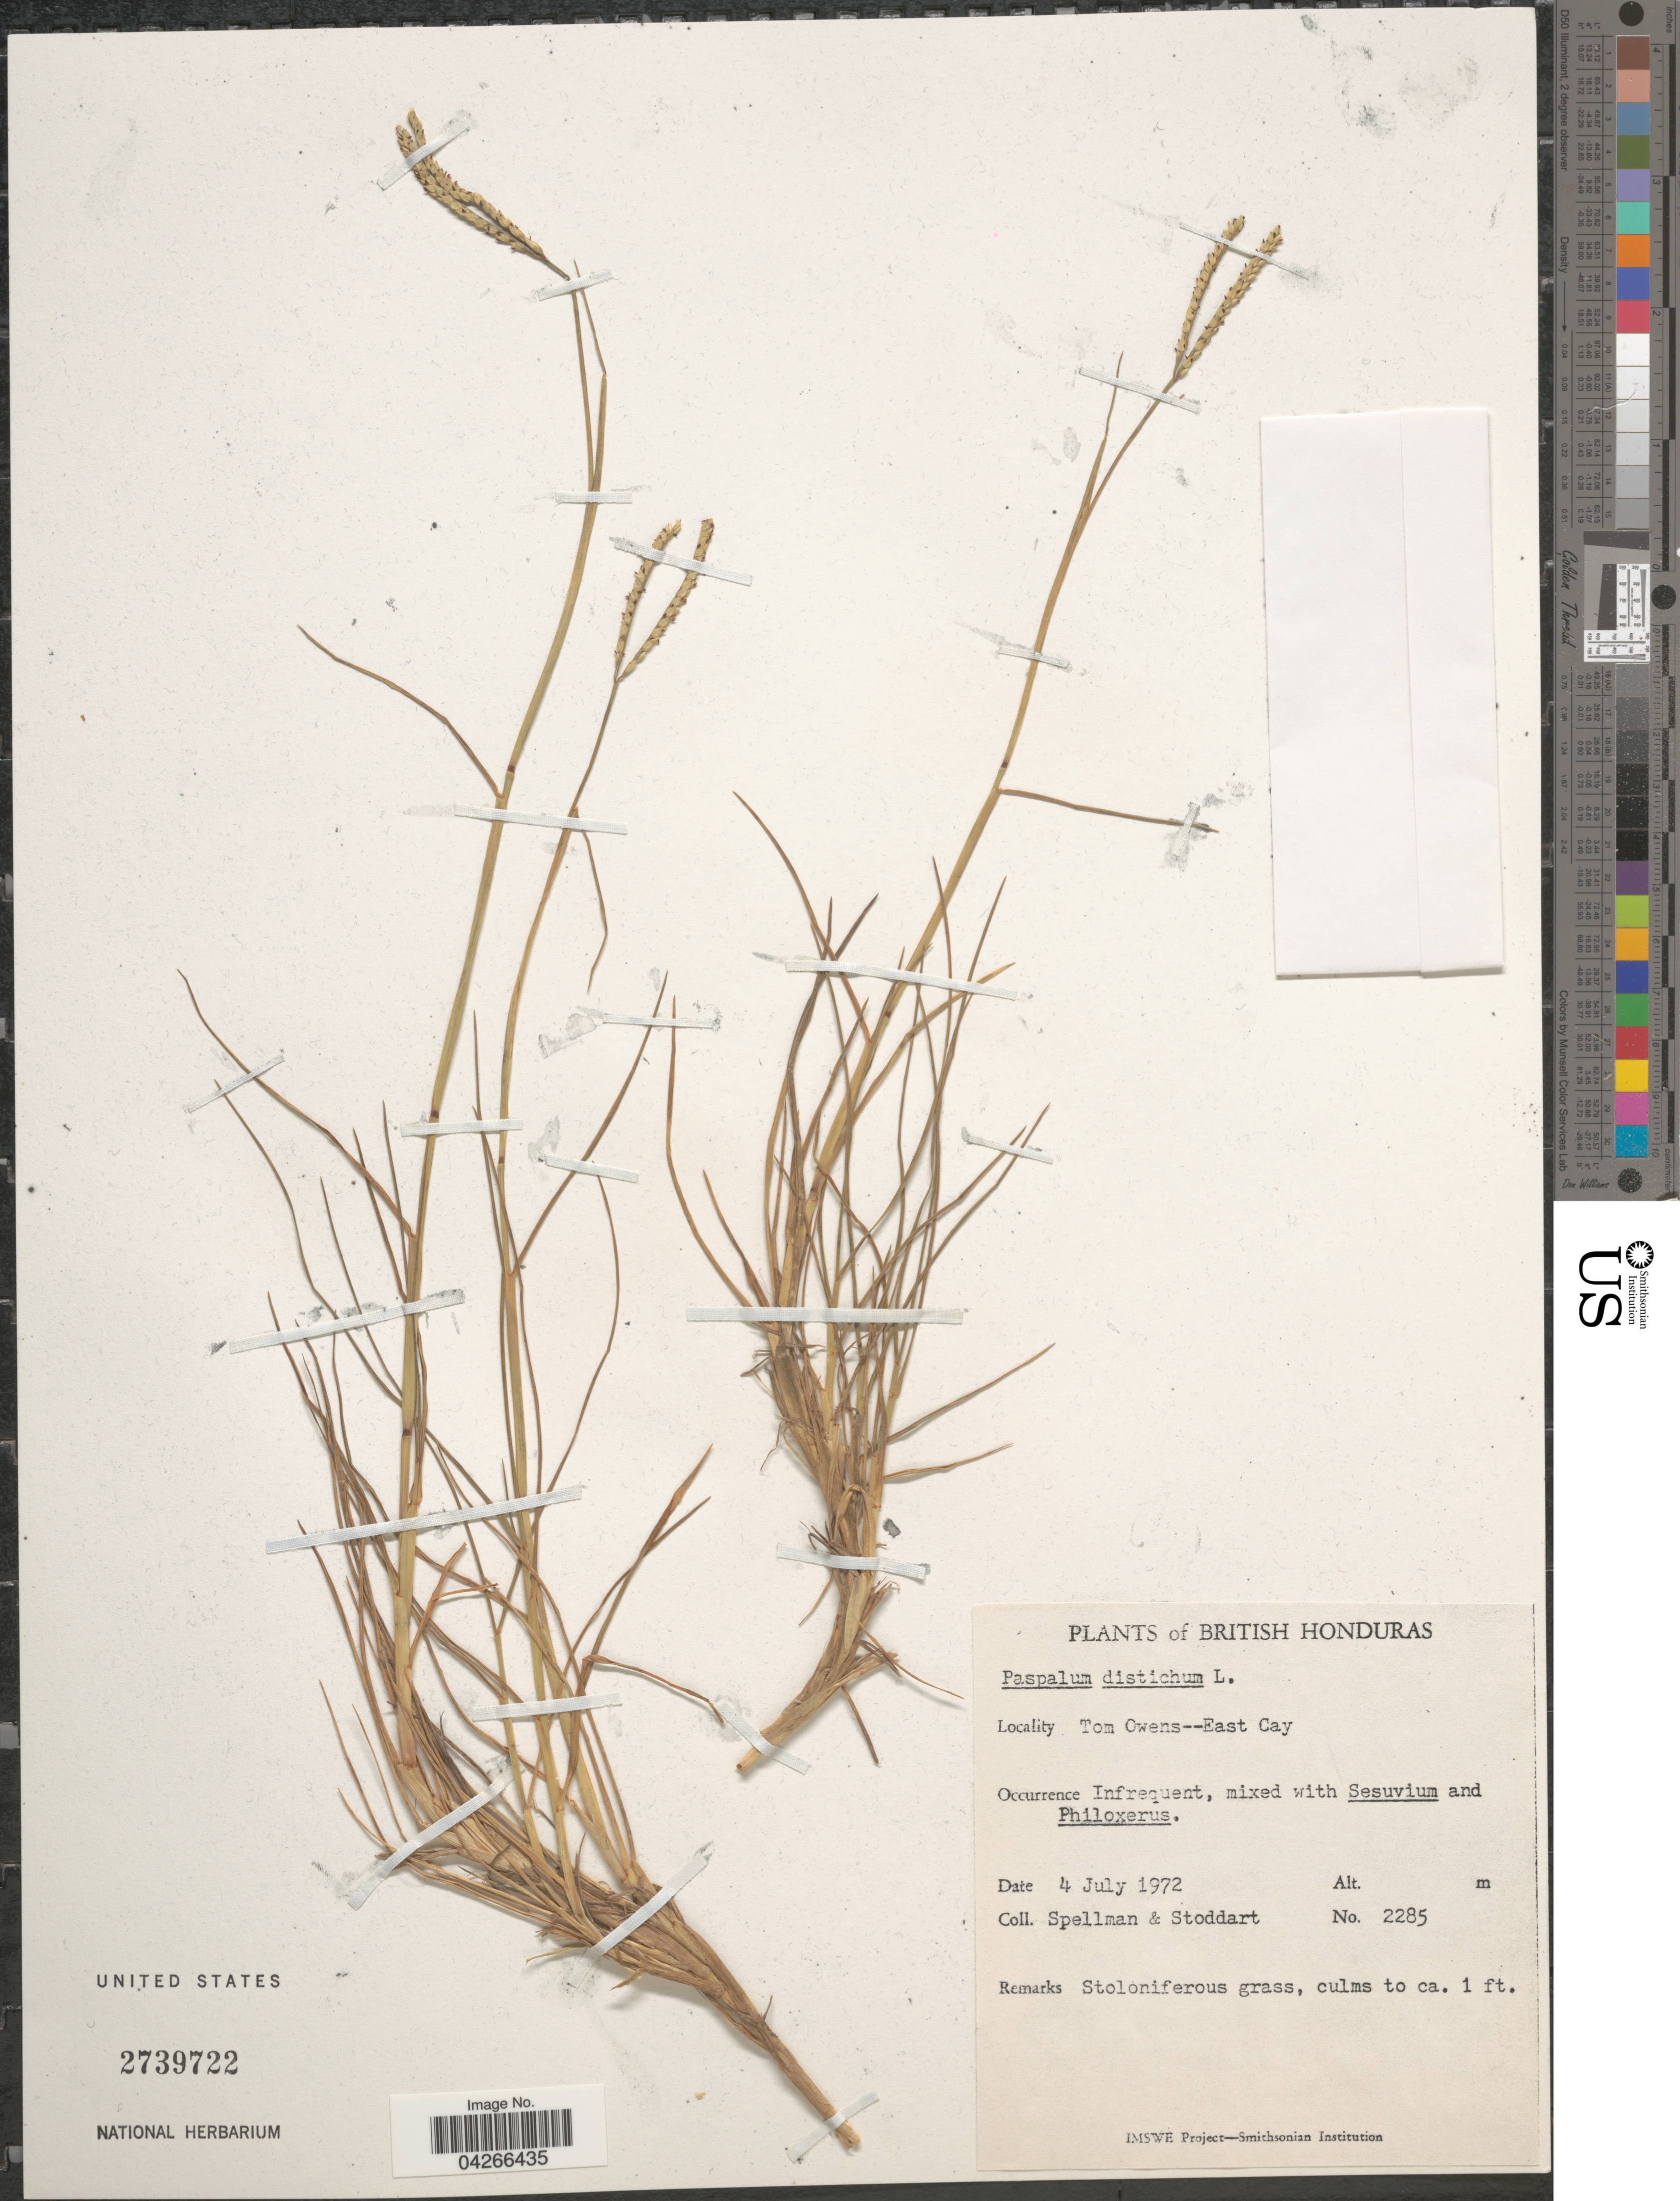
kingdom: Plantae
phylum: Tracheophyta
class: Liliopsida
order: Poales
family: Poaceae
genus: Paspalum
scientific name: Paspalum distichum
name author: L.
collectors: Spellman, -- & -. Stoddart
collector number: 2285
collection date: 1972-07-04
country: Belize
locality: British Honduras. Tom Owens - East Cay.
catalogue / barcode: US 2739722